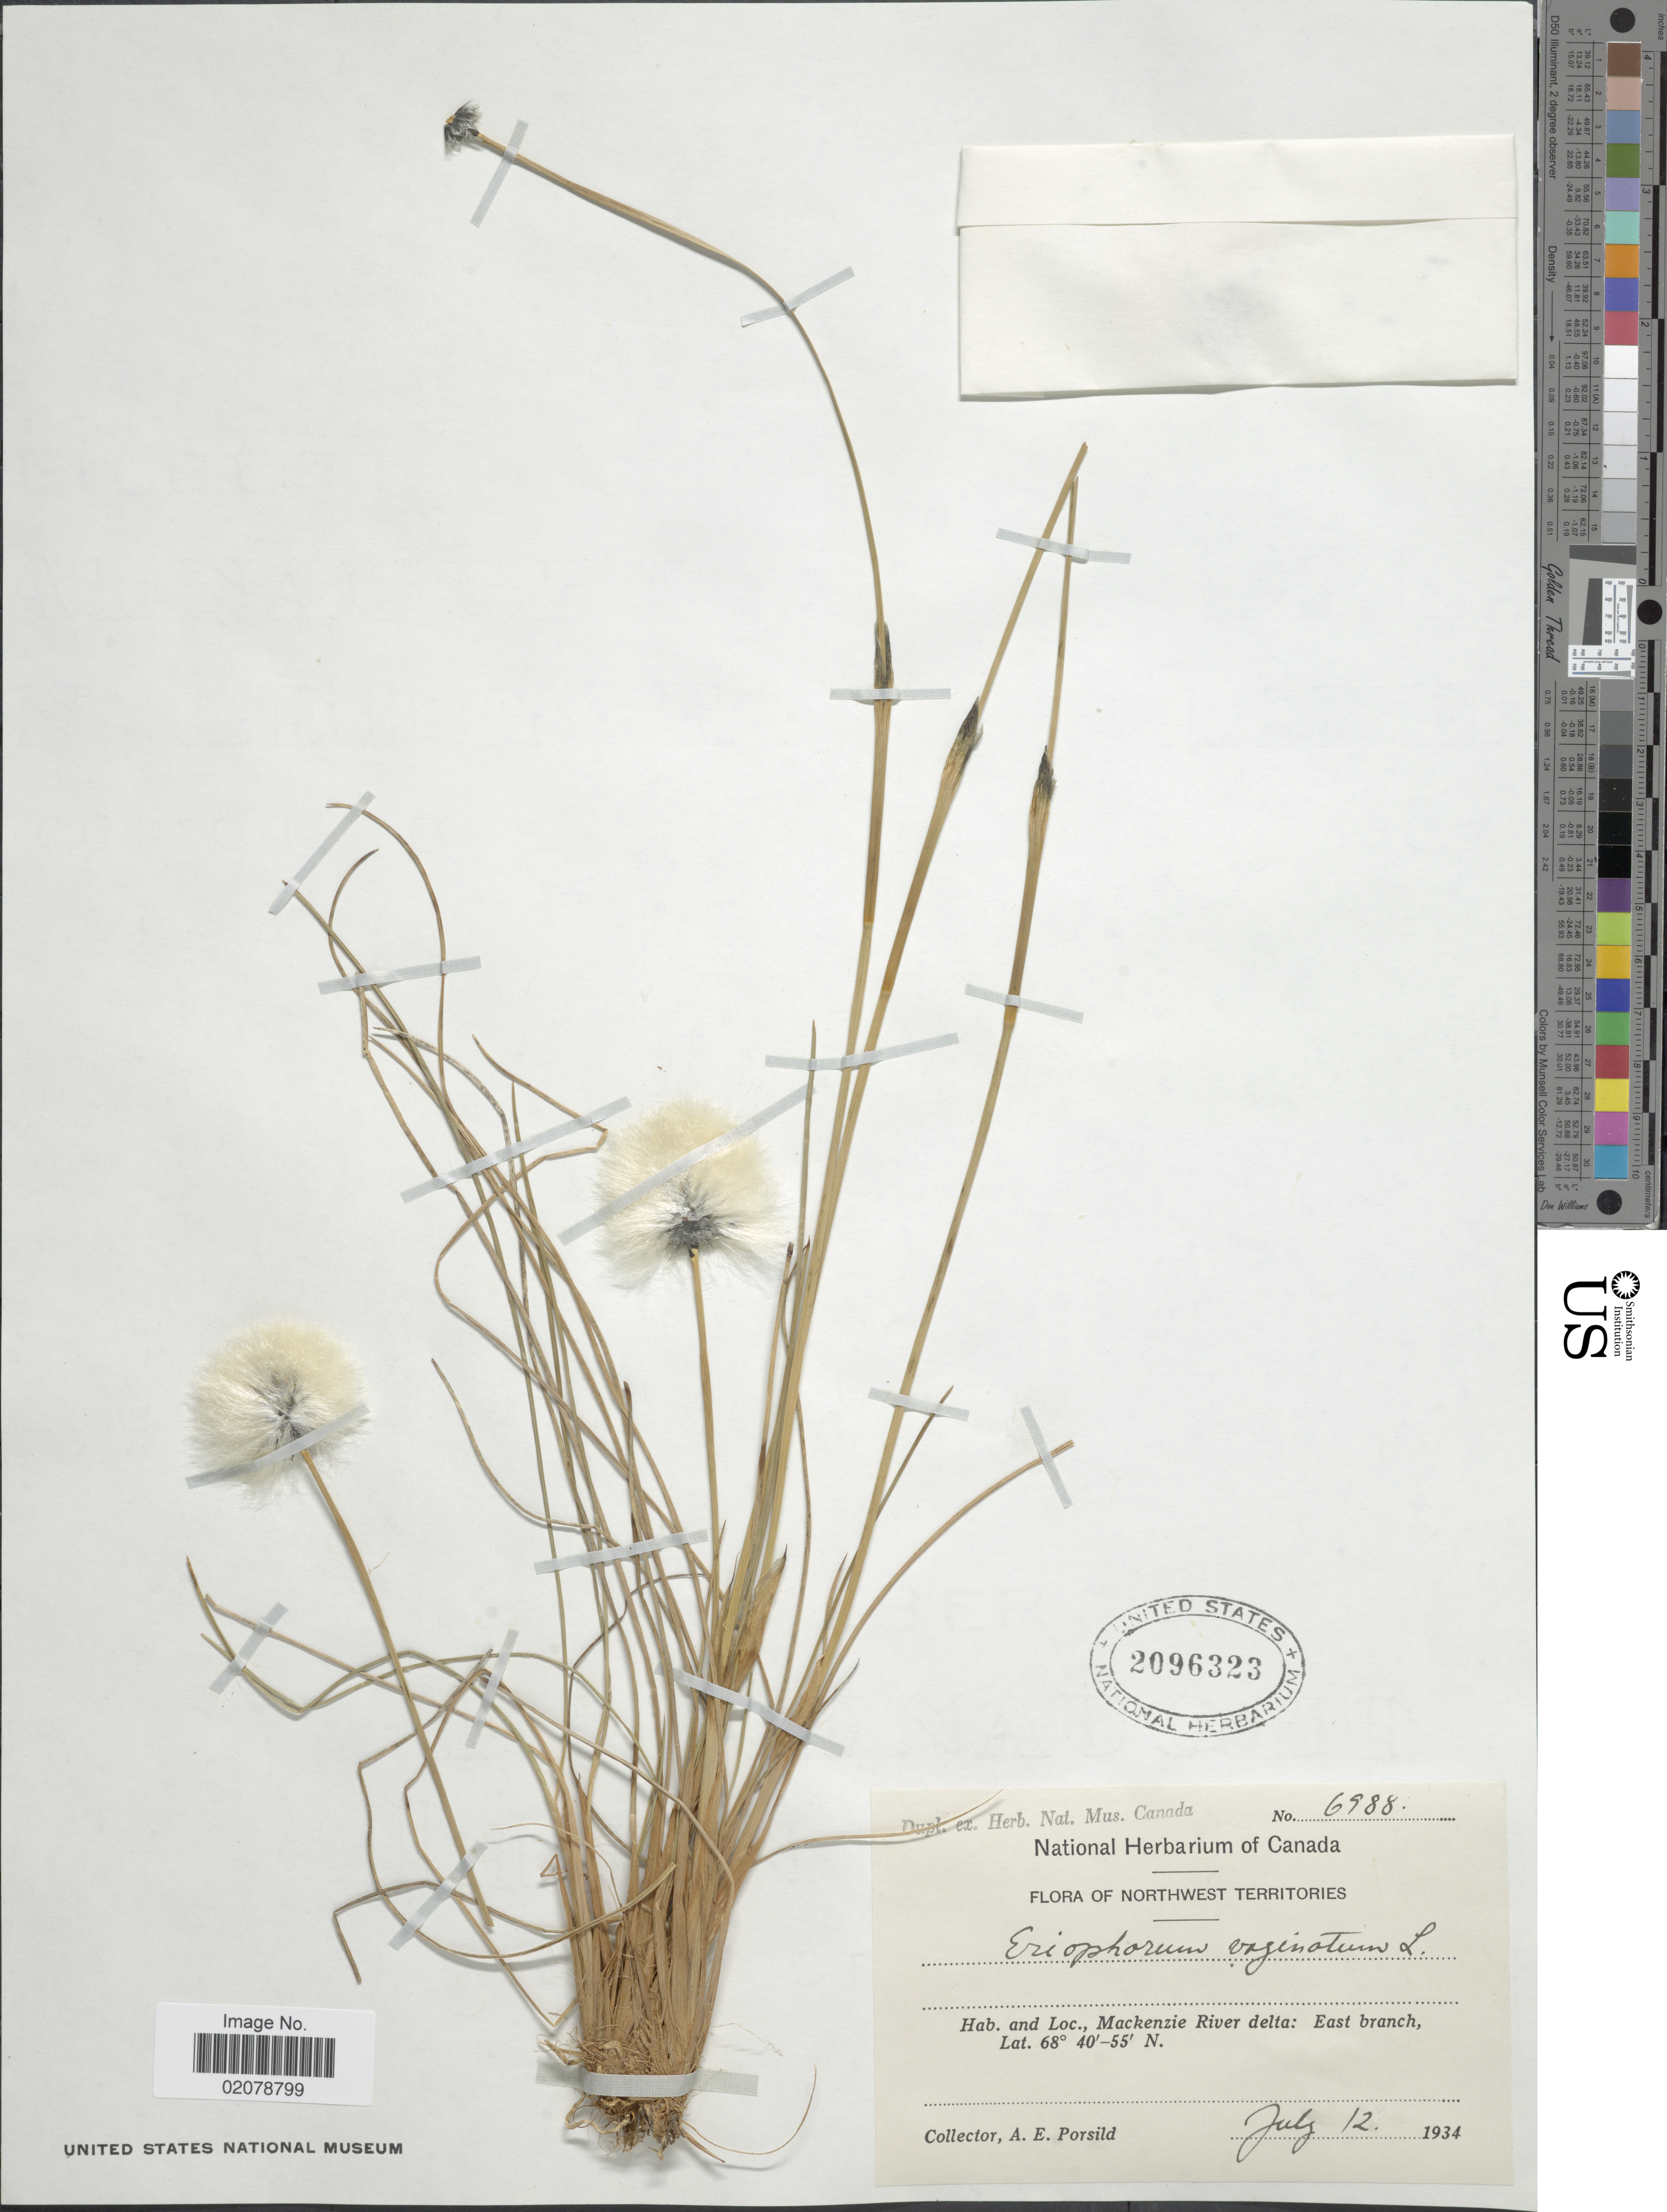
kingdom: Plantae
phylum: Tracheophyta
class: Liliopsida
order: Poales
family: Cyperaceae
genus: Eriophorum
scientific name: Eriophorum vaginatum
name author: L.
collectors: A. E. Porsild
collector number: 6988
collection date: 1934-07-12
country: Canada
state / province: Northwest Territories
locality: Mackenzie River delta: East branch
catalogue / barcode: US 2096323